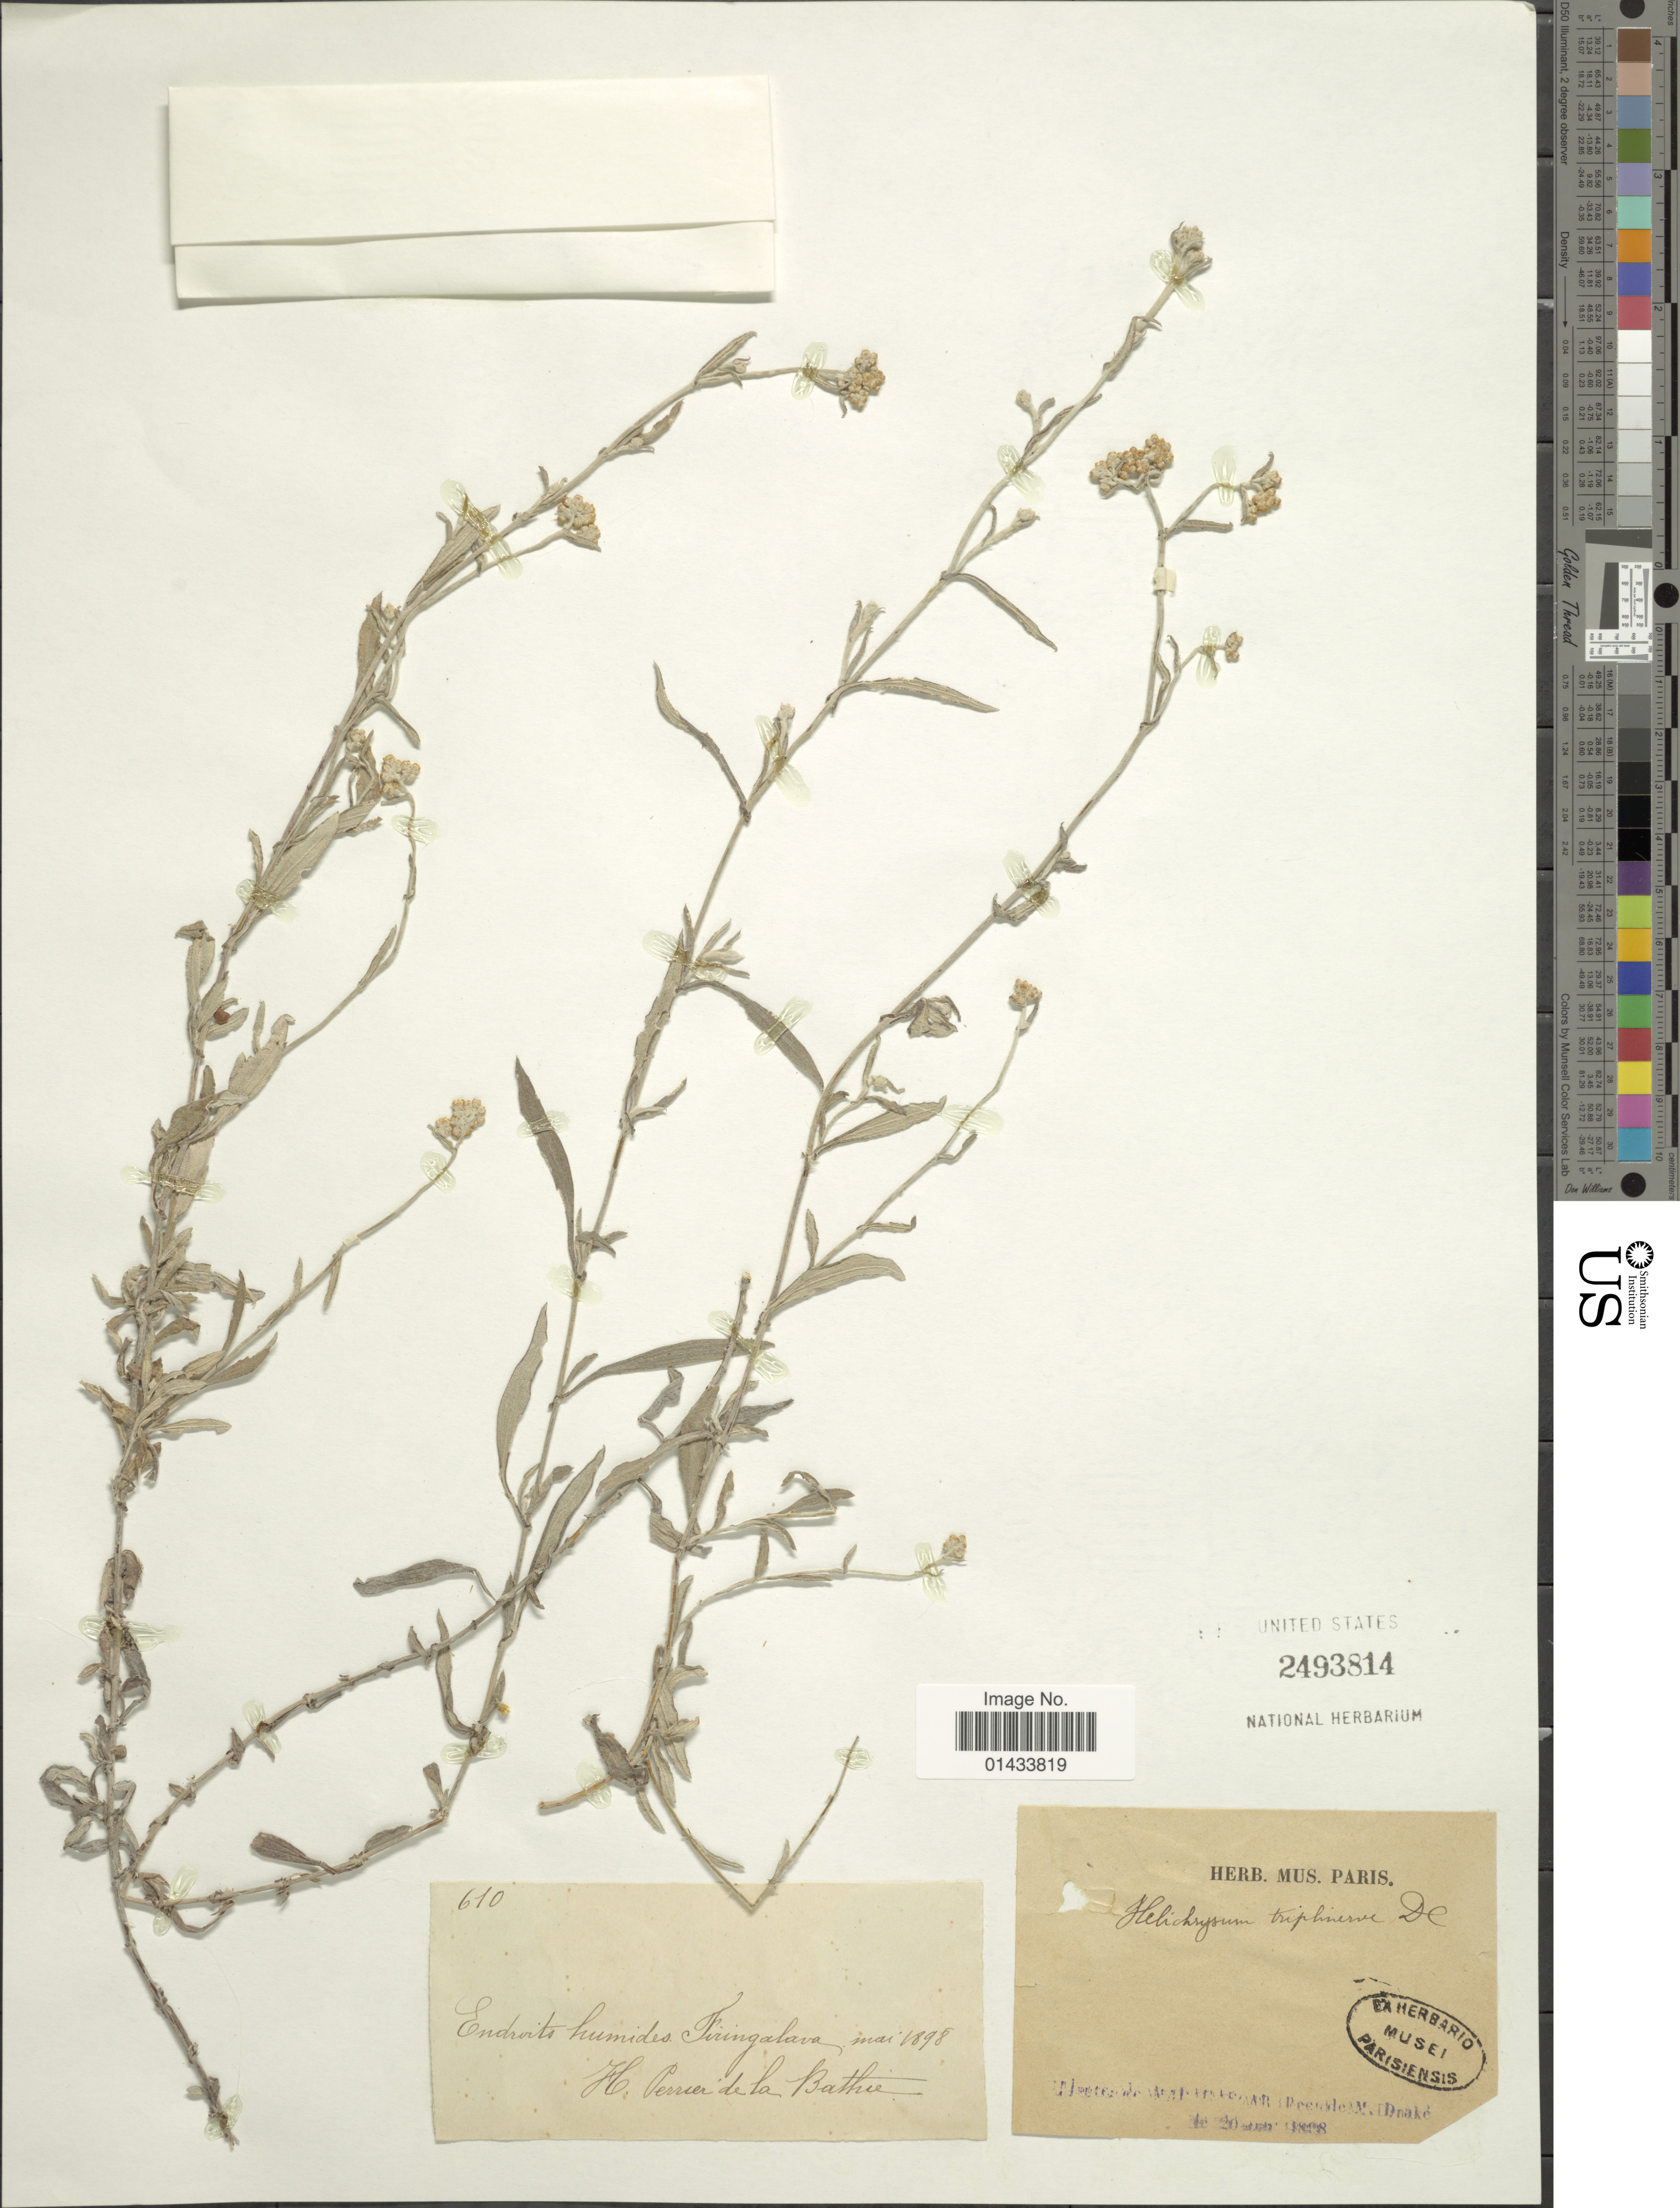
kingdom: Plantae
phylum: Tracheophyta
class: Magnoliopsida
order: Asterales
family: Asteraceae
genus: Helichrysum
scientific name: Helichrysum triplinerve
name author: DC.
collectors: H. Perrier de la Bâthie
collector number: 610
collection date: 1898-05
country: Madagascar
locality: Endroits humides Firingalava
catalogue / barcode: US 2493814